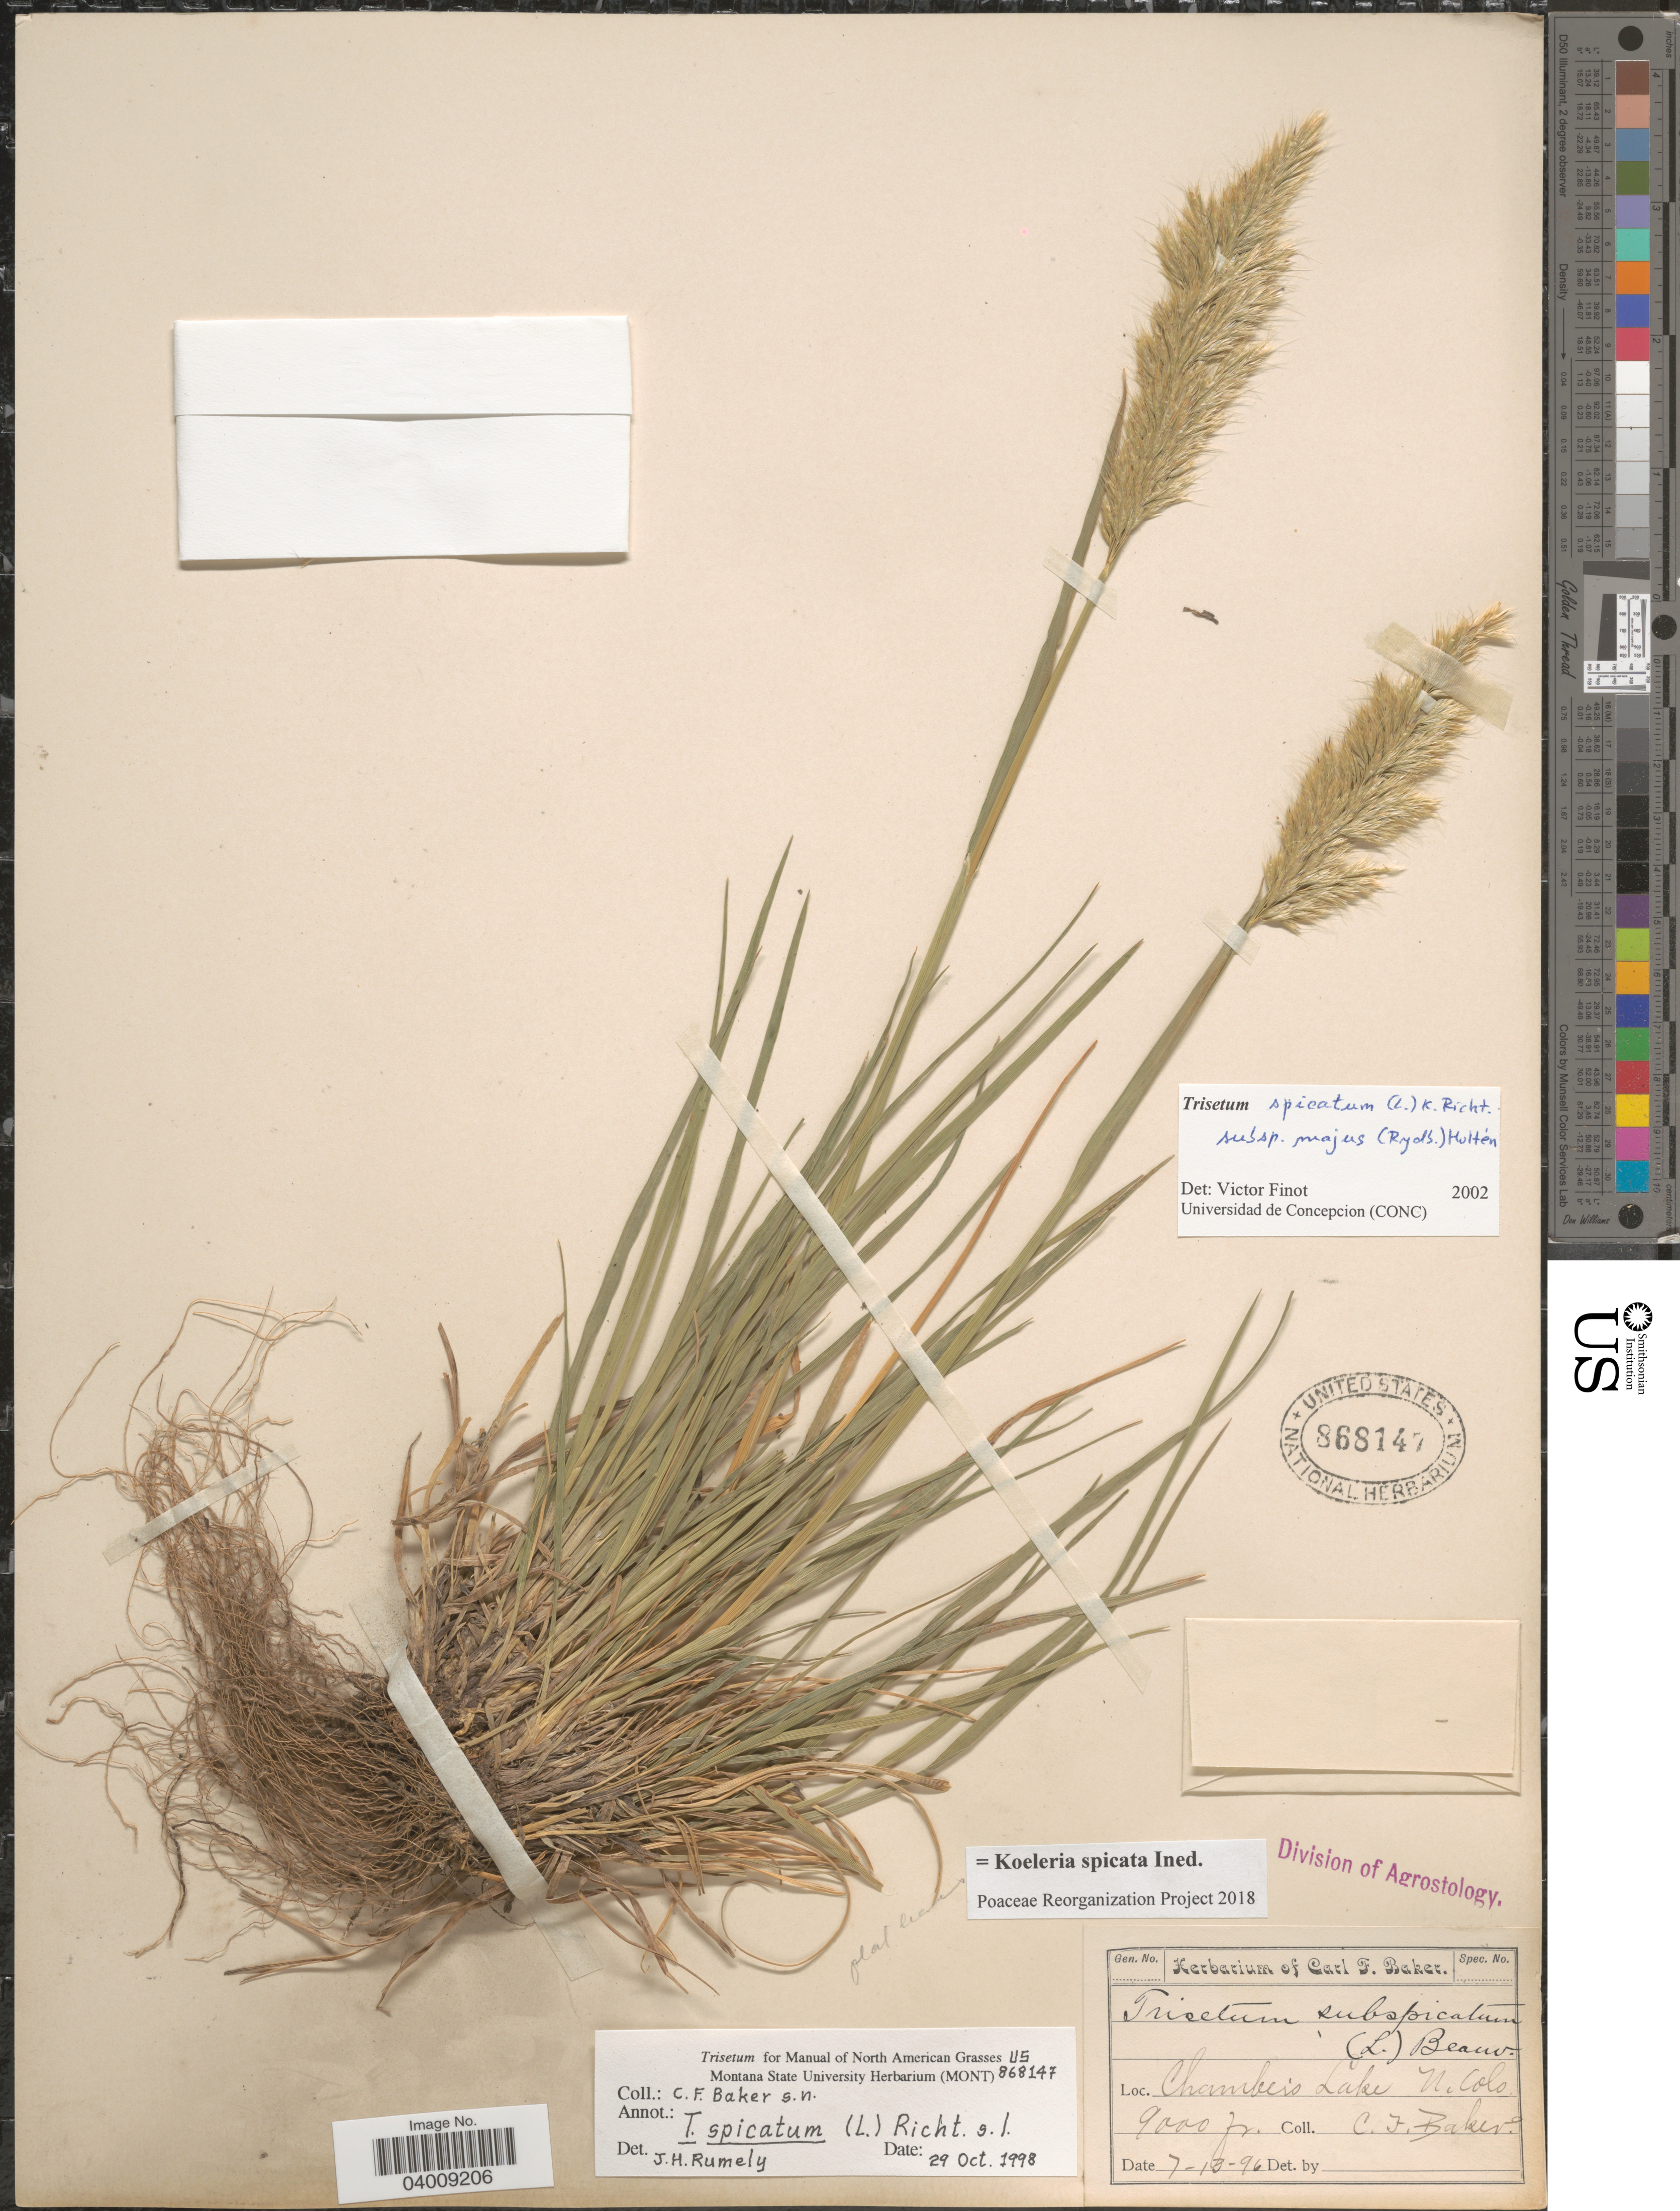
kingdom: Plantae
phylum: Tracheophyta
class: Liliopsida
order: Poales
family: Poaceae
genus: Koeleria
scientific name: Koeleria spicata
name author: (L.) Barberá et al.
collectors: C. F. Baker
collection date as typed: Transcribed d/m/y: 13/7/96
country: United States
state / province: Colorado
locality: Chamber's Lake N. Colo.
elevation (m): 2743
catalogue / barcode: US 868147